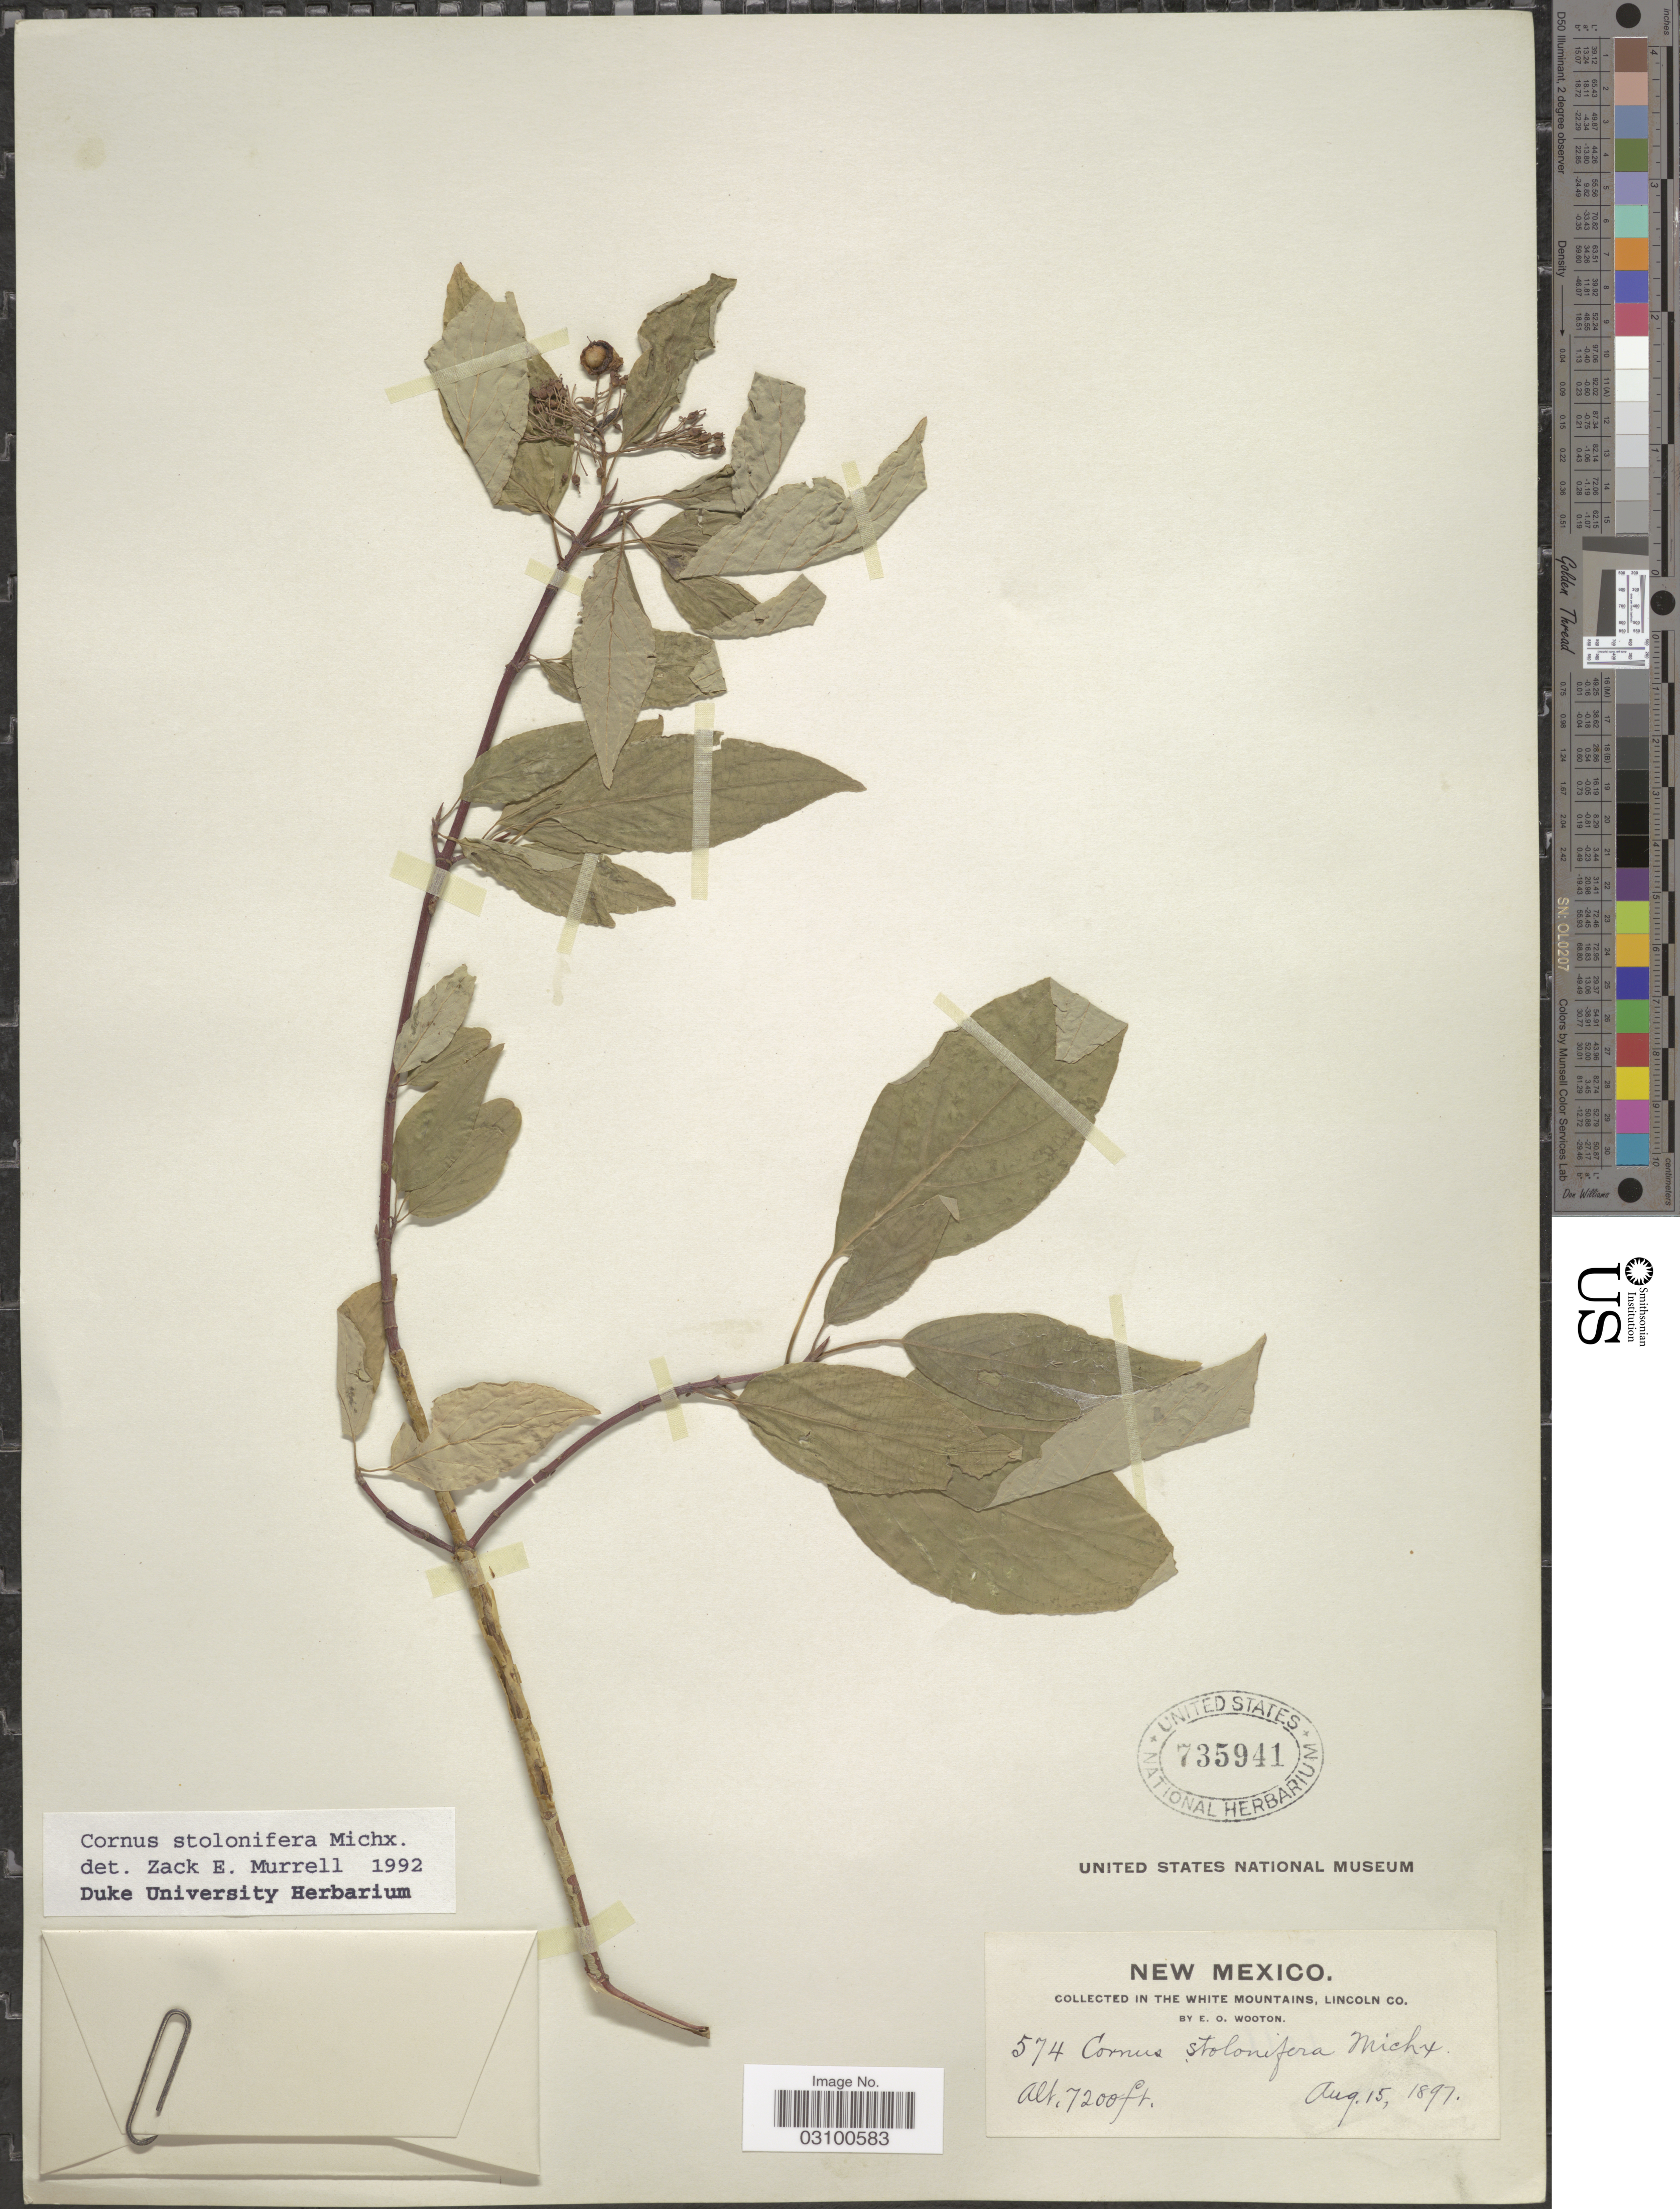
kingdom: Plantae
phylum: Tracheophyta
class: Magnoliopsida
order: Cornales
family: Cornaceae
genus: Cornus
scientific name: Cornus sericea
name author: L.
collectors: E. O. Wooton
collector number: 574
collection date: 1897-08-15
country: United States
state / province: New Mexico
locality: In the White Mountains, Lincoln Co.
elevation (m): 2195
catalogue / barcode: US 735941